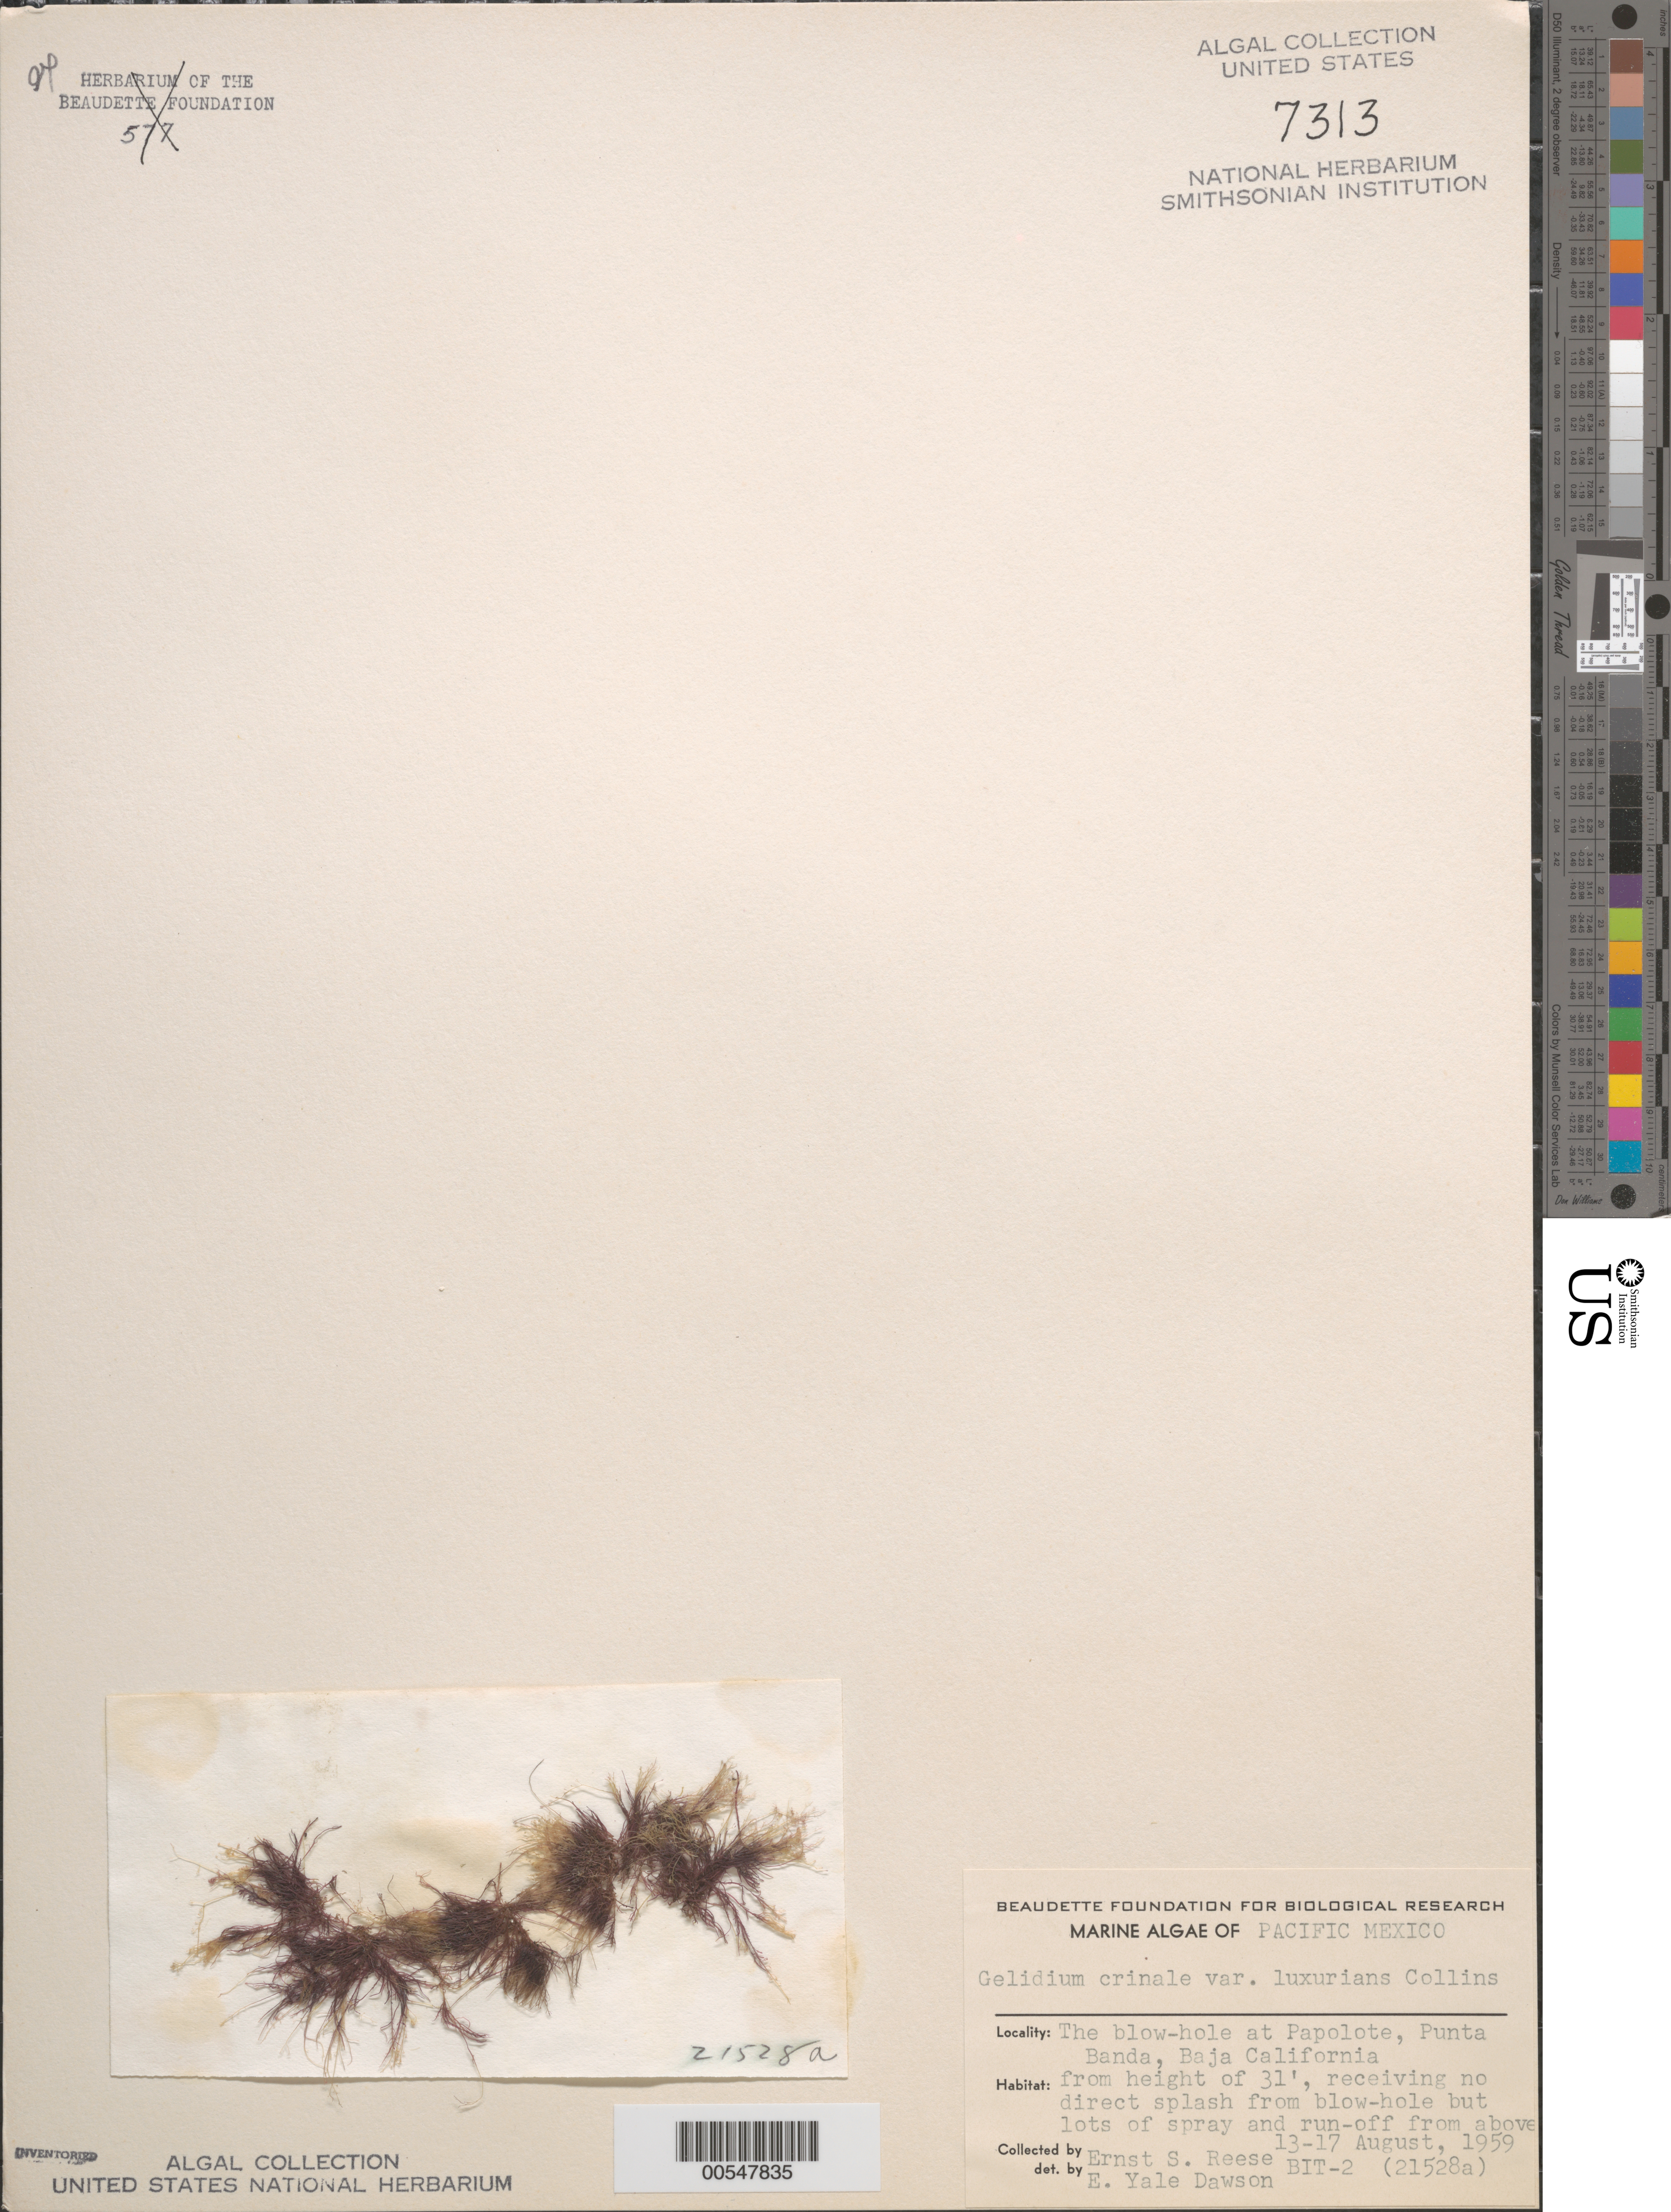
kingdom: Plantae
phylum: Rhodophyta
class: Florideophyceae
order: Gelidiales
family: Gelidiaceae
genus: Gelidium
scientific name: Gelidium crinale var. luxurians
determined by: Dawson, E. Y.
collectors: E. Reese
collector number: EYD 21528a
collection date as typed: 13 Aug 1959 to 17 Aug 1959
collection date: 1959-08-13/1959-08-17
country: Mexico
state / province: Baja California Norte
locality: Blow Hole, Papolote, Punta Banda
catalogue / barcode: US 7313